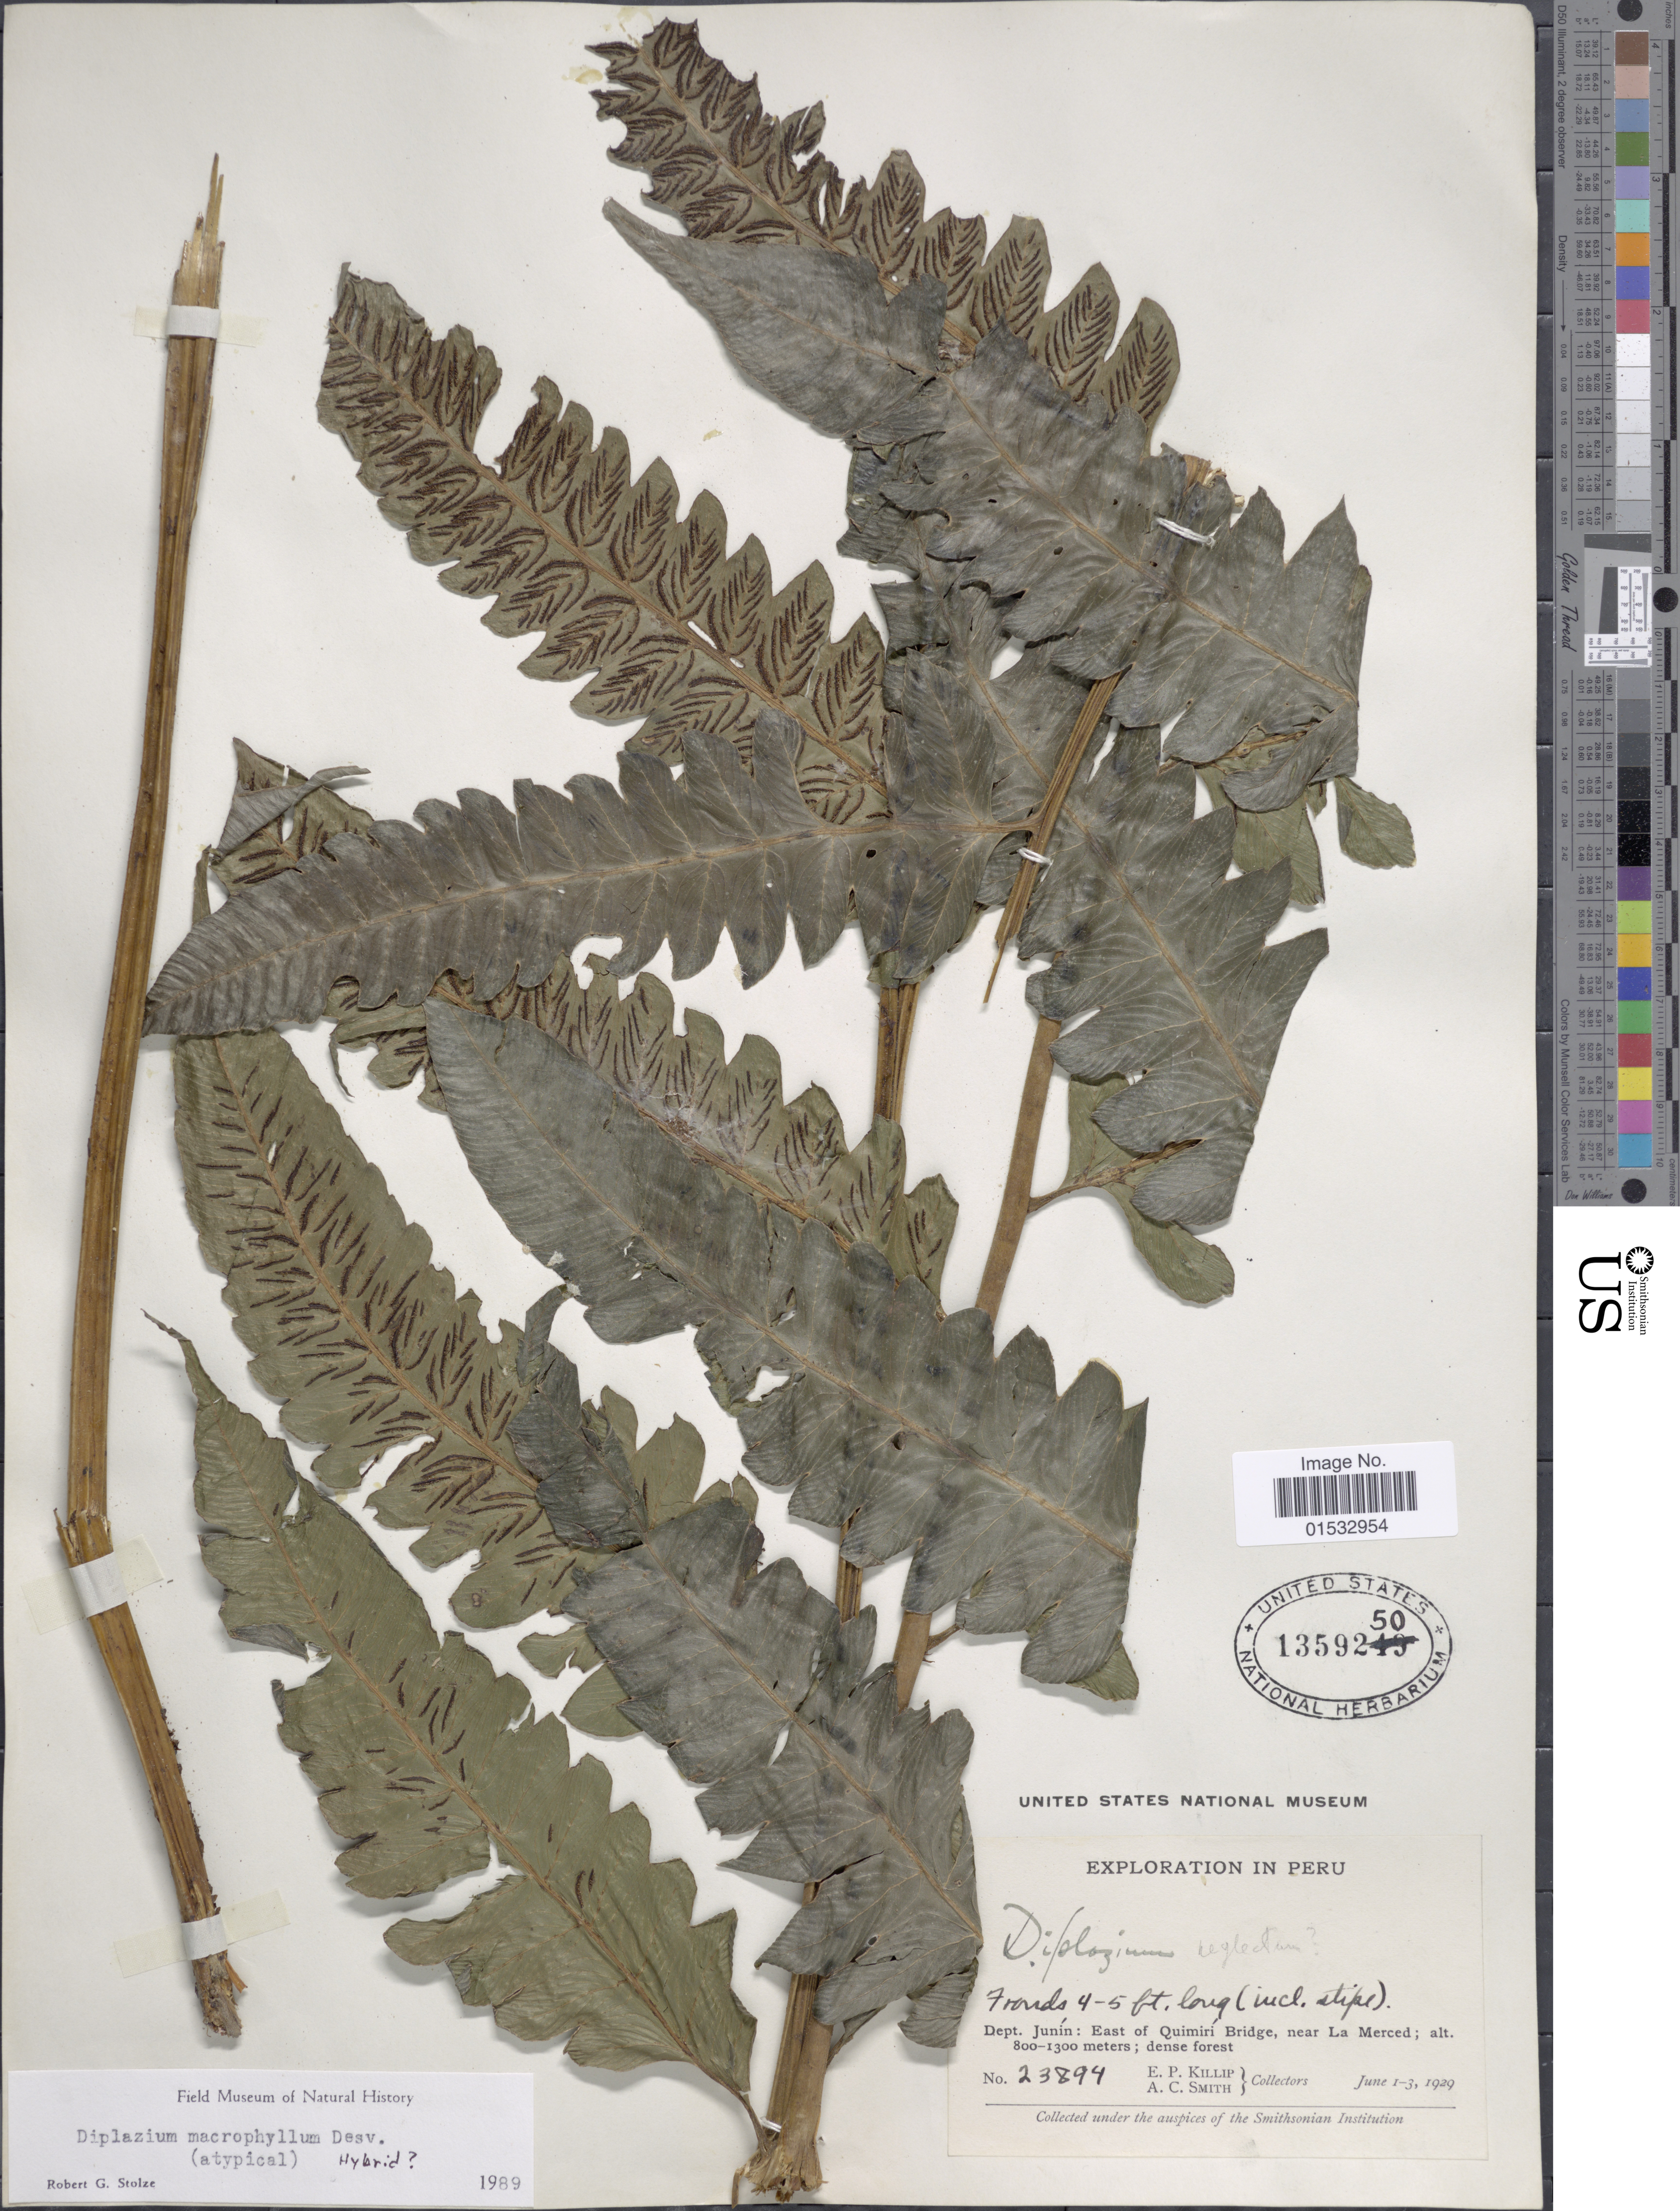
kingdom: Plantae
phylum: Tracheophyta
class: Polypodiopsida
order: Polypodiales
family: Athyriaceae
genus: Diplazium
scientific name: Diplazium macrophyllum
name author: Desv.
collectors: E. P. Killip & A. C. Smith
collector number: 23894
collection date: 1929-06-01/1929-06-03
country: Peru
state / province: Junín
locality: East of Quimiri Bridge, near La Merced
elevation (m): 800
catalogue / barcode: US 1359250